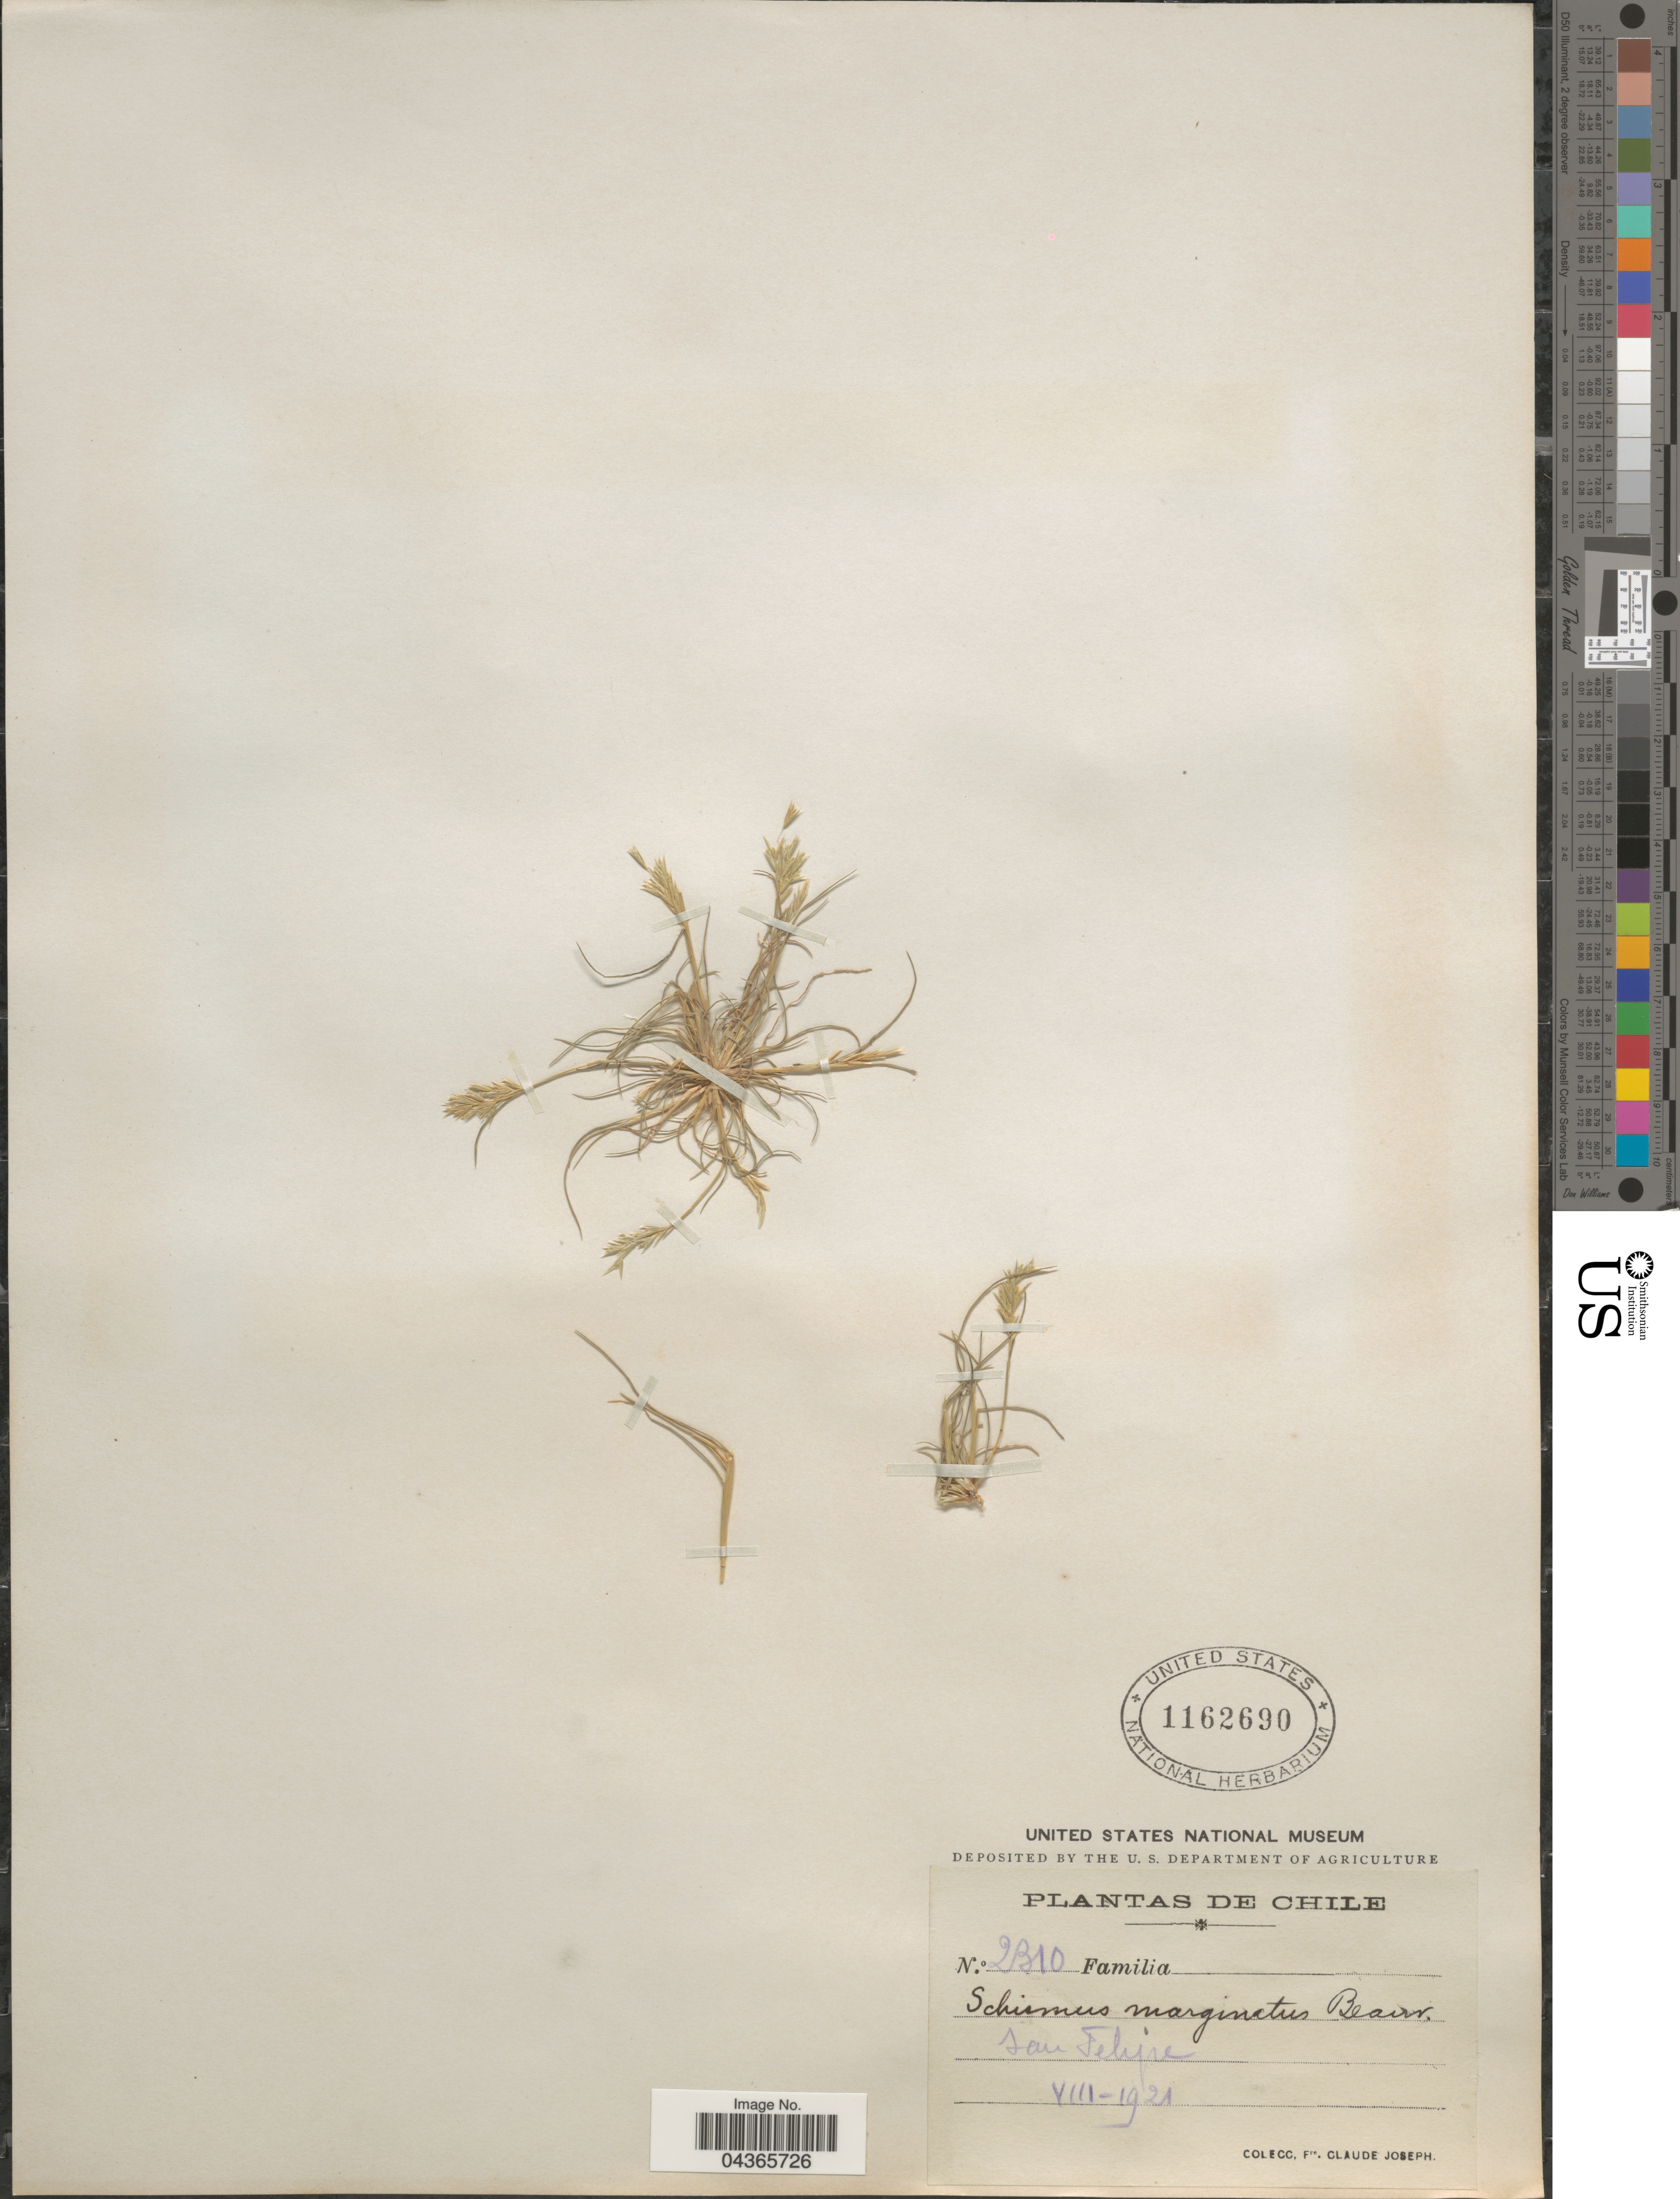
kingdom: Plantae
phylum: Tracheophyta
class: Liliopsida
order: Poales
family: Poaceae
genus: Schismus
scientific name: Schismus barbatus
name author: (L.) Thell.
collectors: Bro. Claude-Joseph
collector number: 2310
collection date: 1921-08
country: Chile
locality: San Felipe.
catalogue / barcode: US 1162690